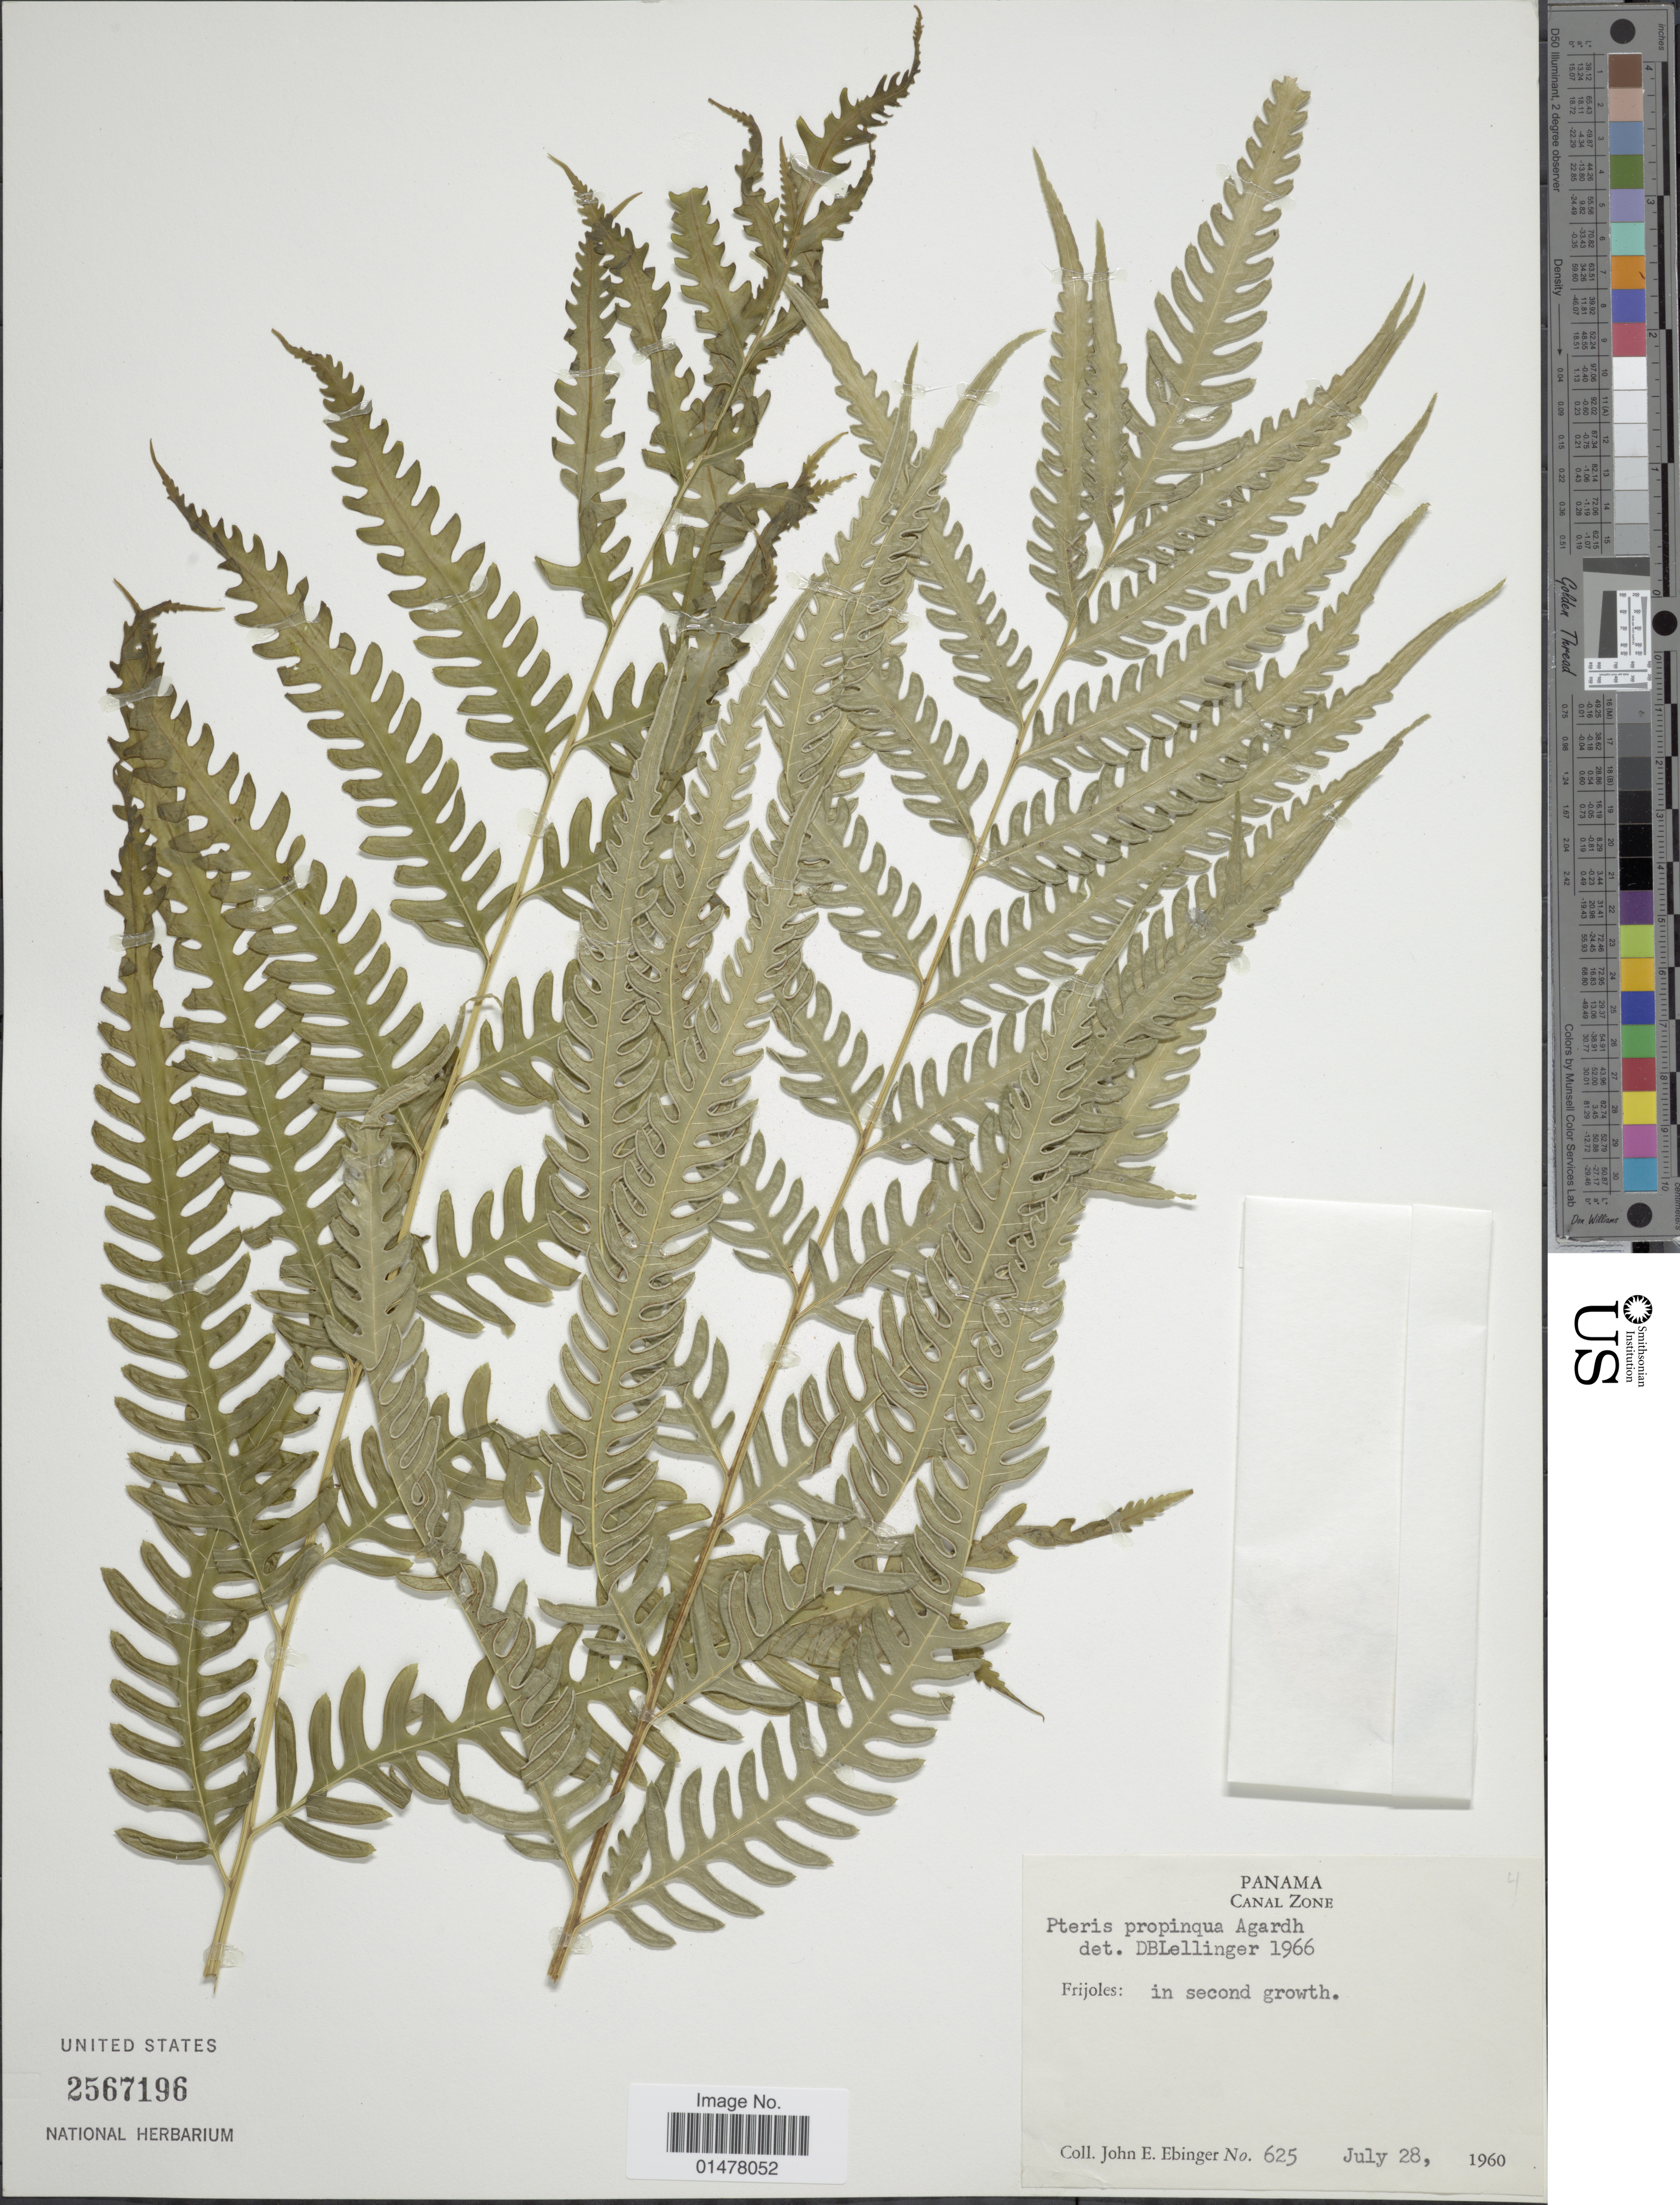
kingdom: Plantae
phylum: Tracheophyta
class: Polypodiopsida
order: Polypodiales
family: Pteridaceae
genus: Pteris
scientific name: Pteris propinqua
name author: J. Agardh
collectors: J. Ebinger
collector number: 625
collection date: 1960-07-28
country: Panama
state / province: Colón / Panamá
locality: Panama, Canal Zone, Frijoles: in second growth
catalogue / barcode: US 2567196